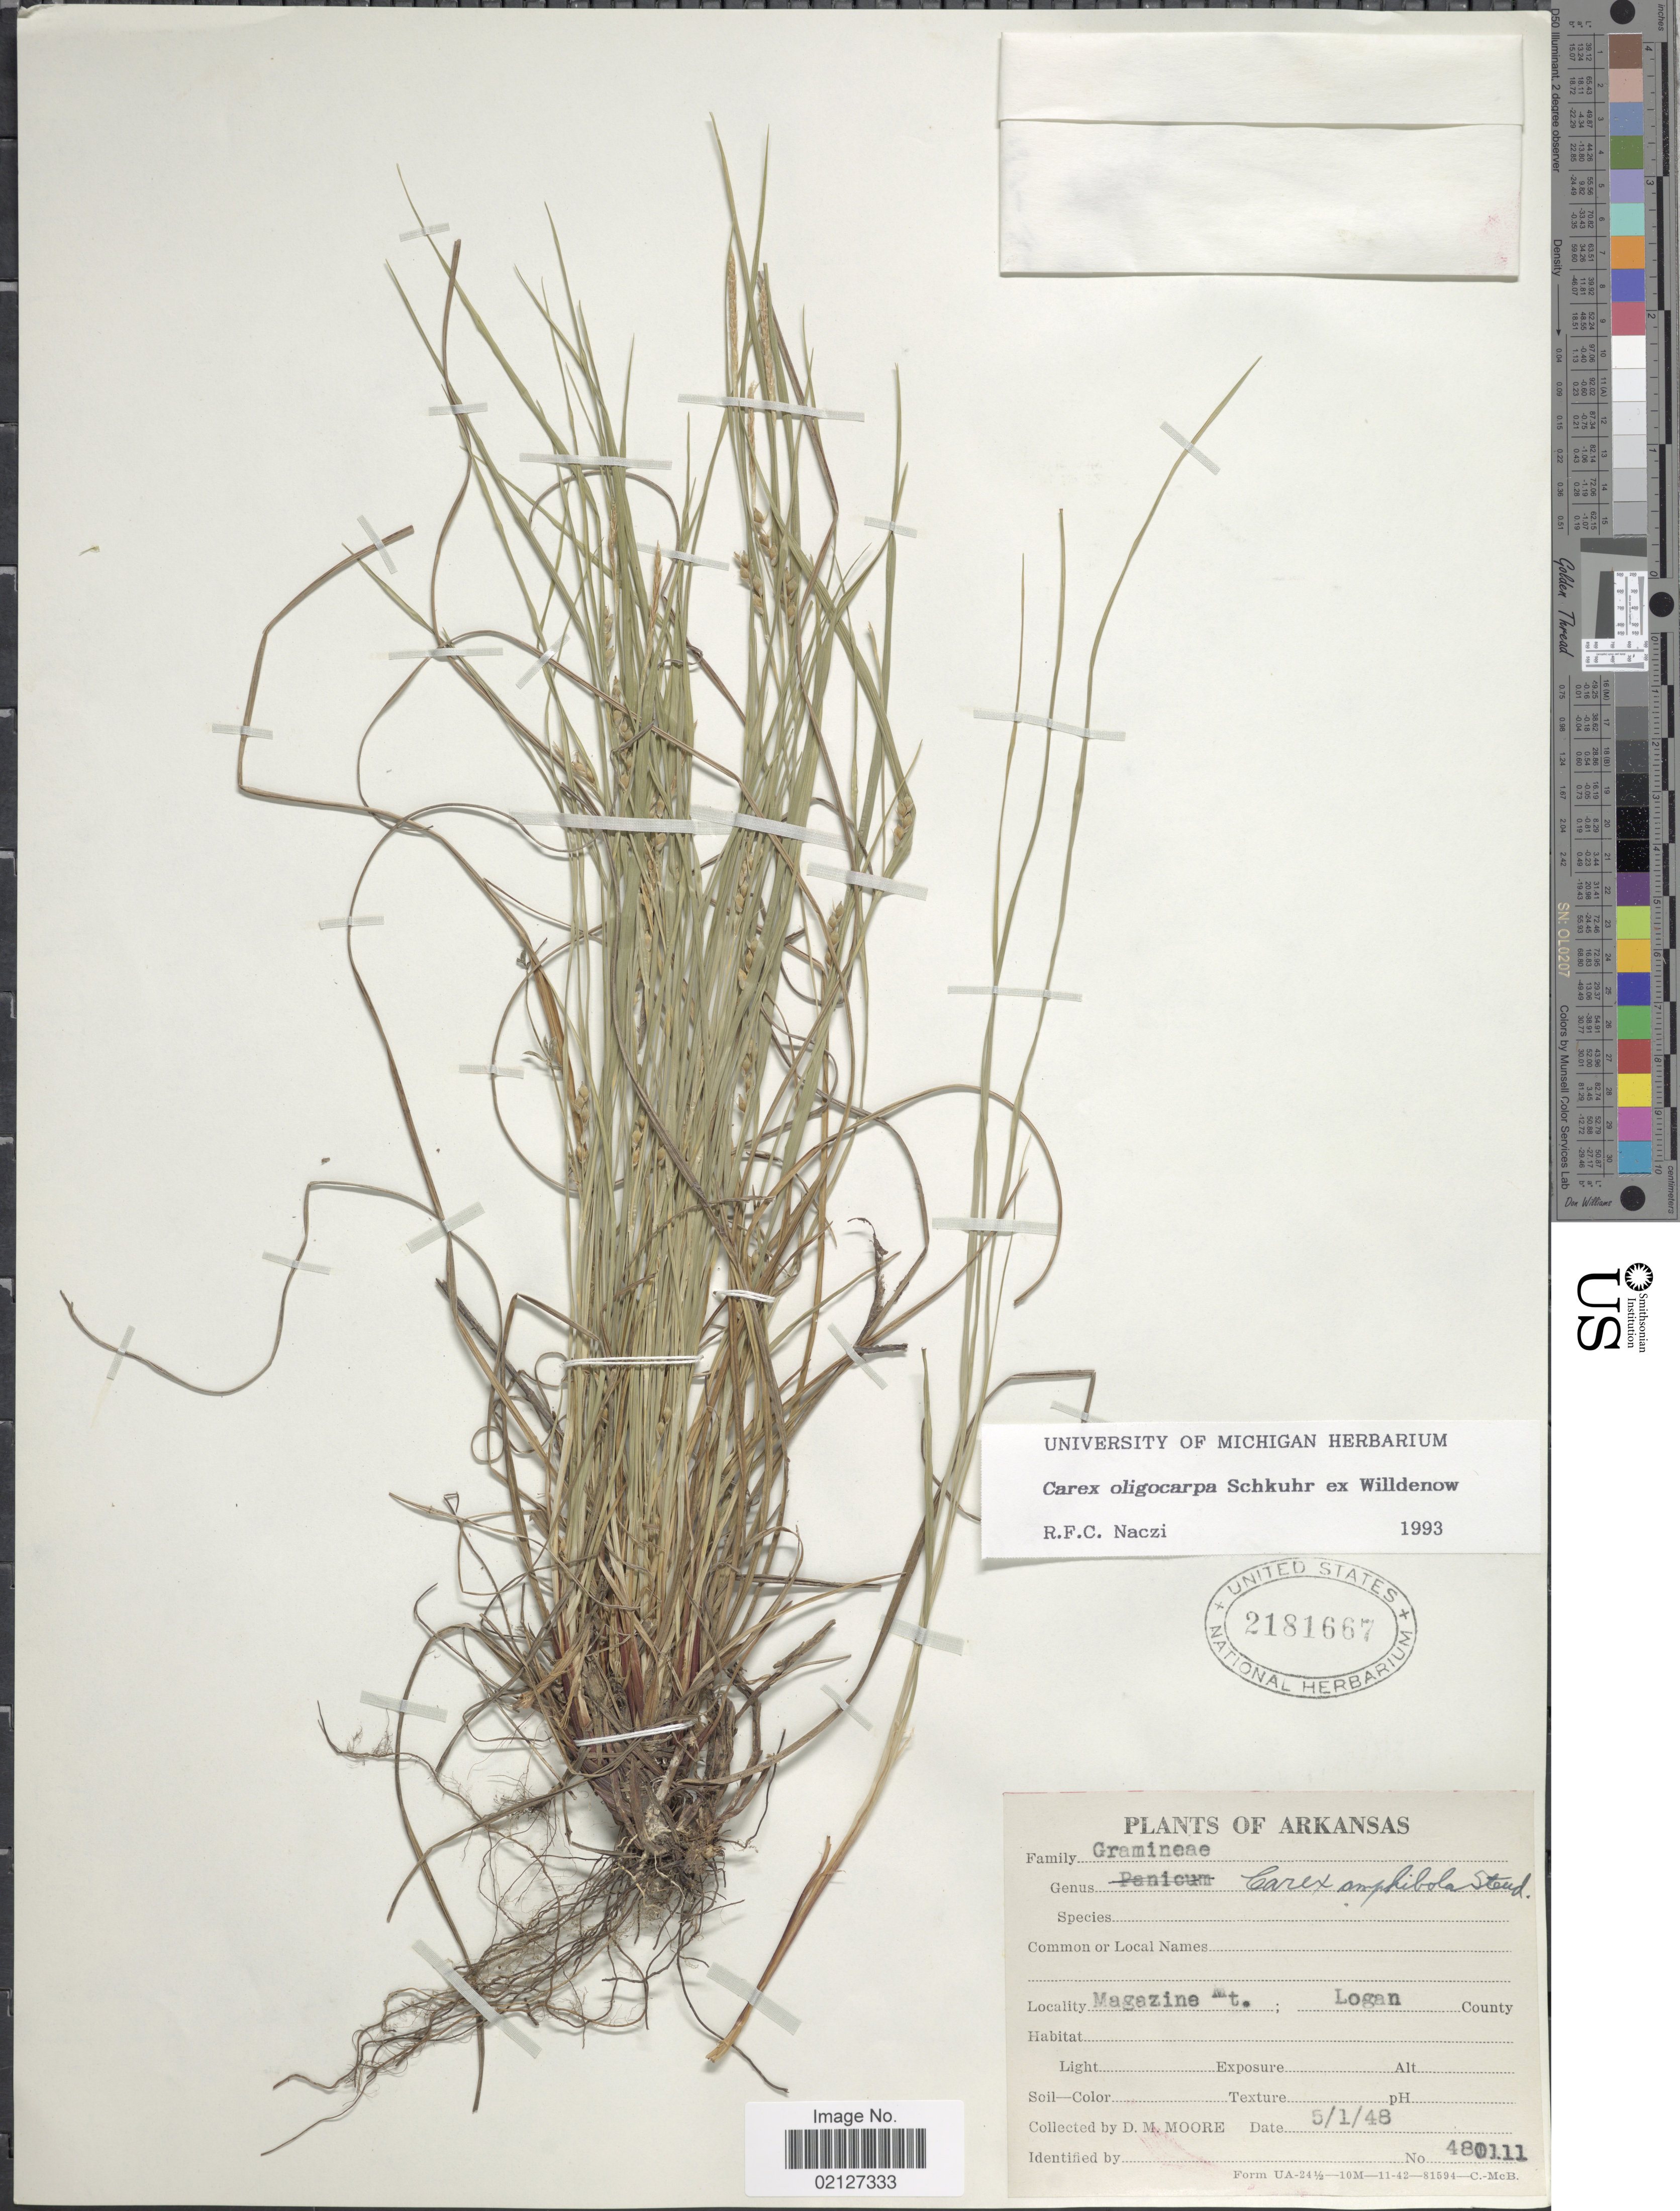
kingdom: Plantae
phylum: Tracheophyta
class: Liliopsida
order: Poales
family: Cyperaceae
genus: Carex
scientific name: Carex oligocarpa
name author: Willd.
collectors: D. Moore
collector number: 480111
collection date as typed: Transcribed d/m/y: 1/5/48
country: United States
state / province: Arkansas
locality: Magazine Mt., Logan County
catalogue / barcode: US 2181667